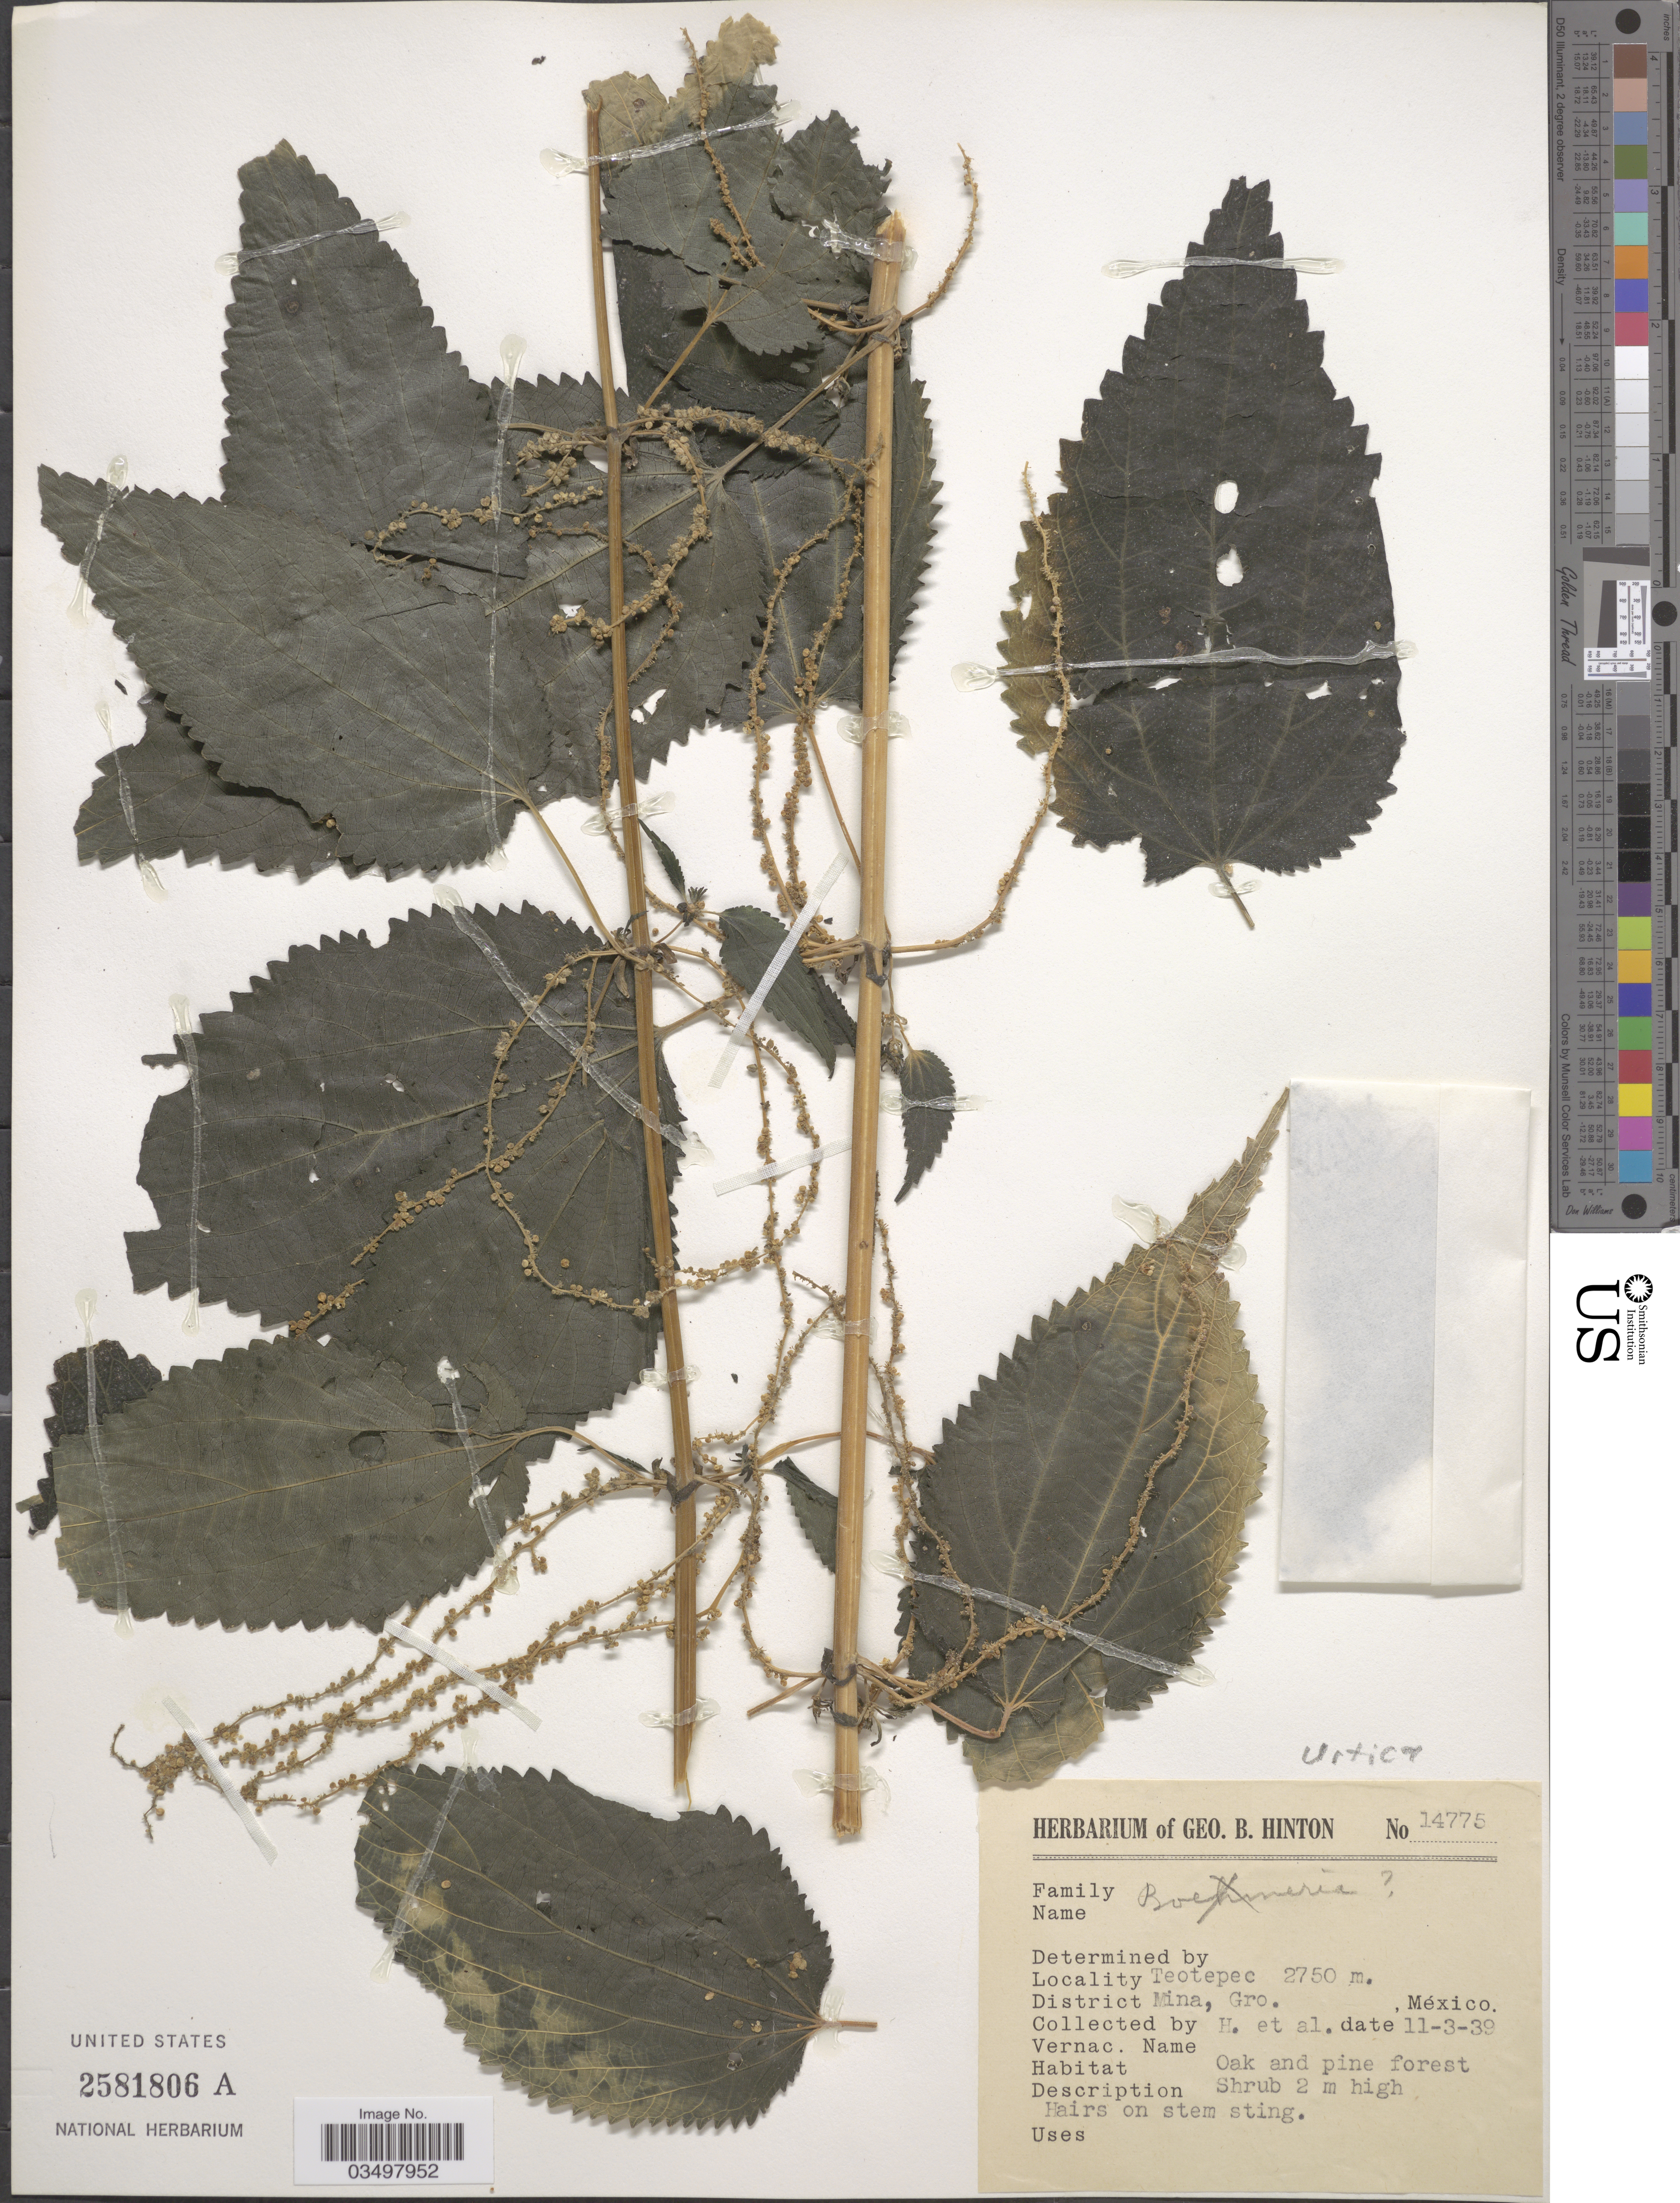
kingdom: Plantae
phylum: Tracheophyta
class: Magnoliopsida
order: Rosales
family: Urticaceae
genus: Urtica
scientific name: Urtica sp.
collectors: G. B. Hinton & et al.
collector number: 14775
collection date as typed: Transcribed d/m/y: 11/3/39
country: Mexico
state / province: Guerrero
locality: Teotepec. District Mina, Gro.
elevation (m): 2750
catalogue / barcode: US 2581806A